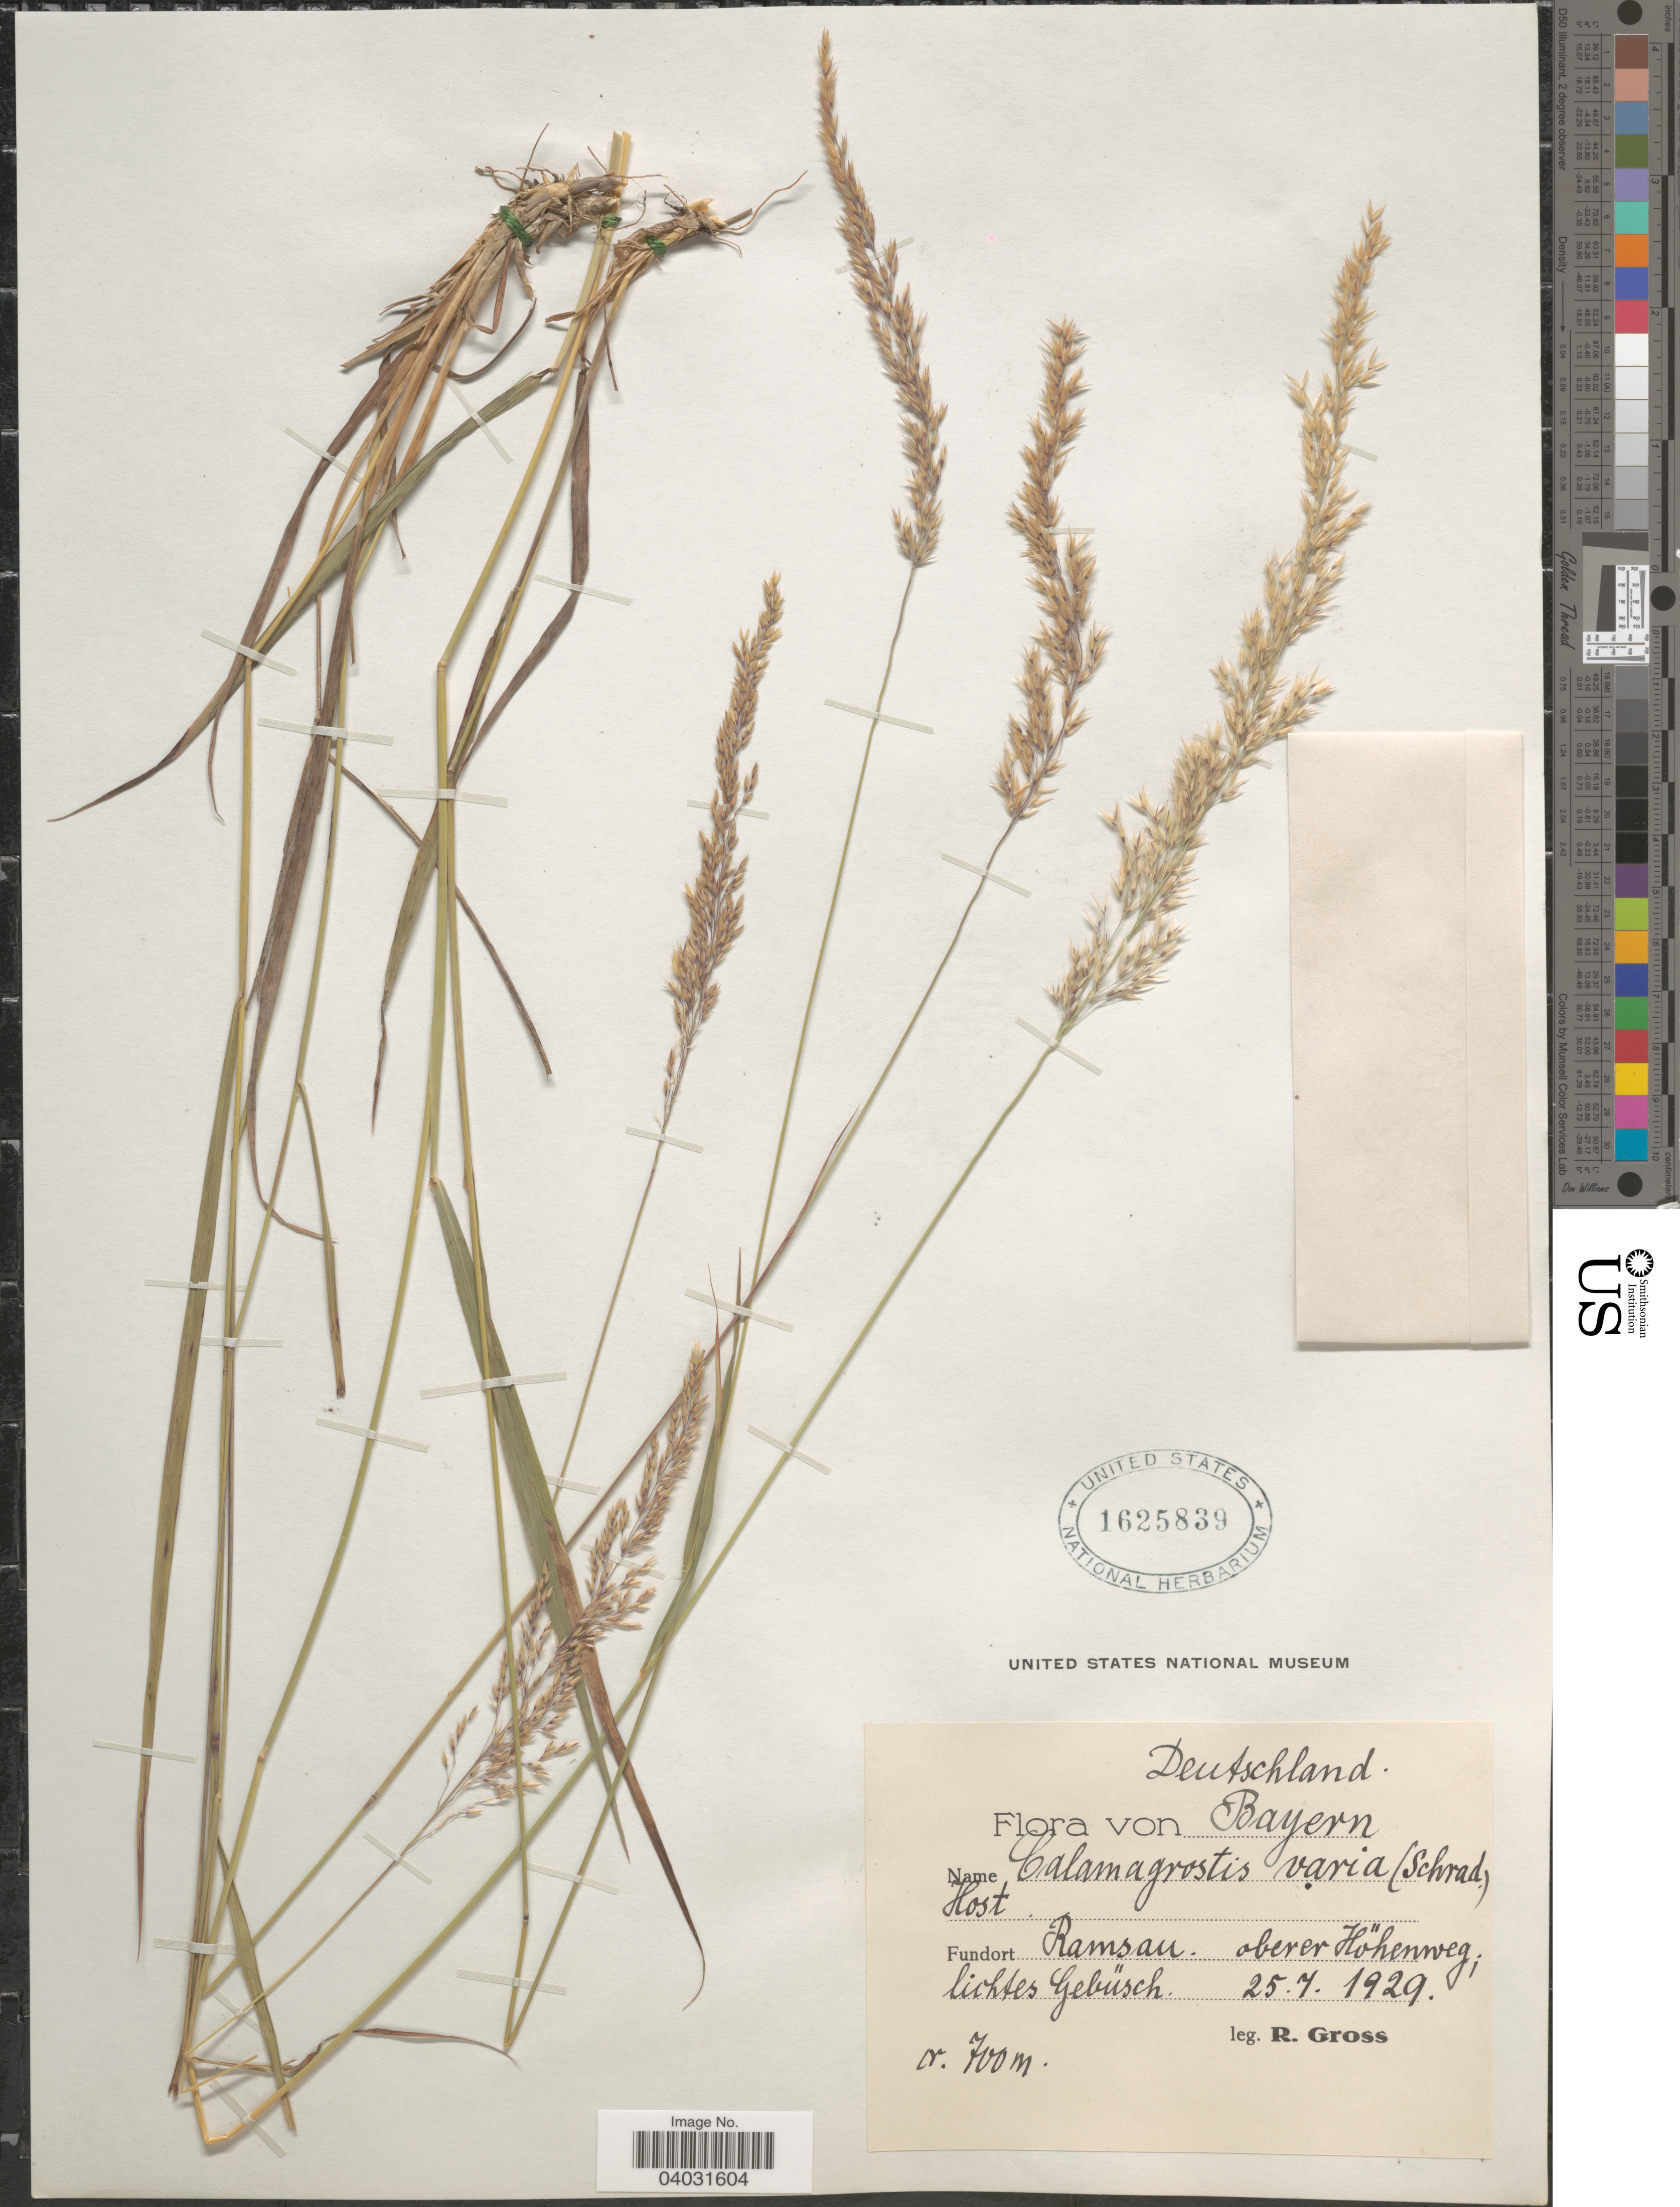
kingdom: Plantae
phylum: Tracheophyta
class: Liliopsida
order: Poales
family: Poaceae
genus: Calamagrostis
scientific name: Calamagrostis varia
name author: Host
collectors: R. Gross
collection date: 1929-07-25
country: Germany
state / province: Bayern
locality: Deutschland. Ramsau. oberer Höhenweg; lichtes Gebüsch.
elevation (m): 700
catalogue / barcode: US 1625839